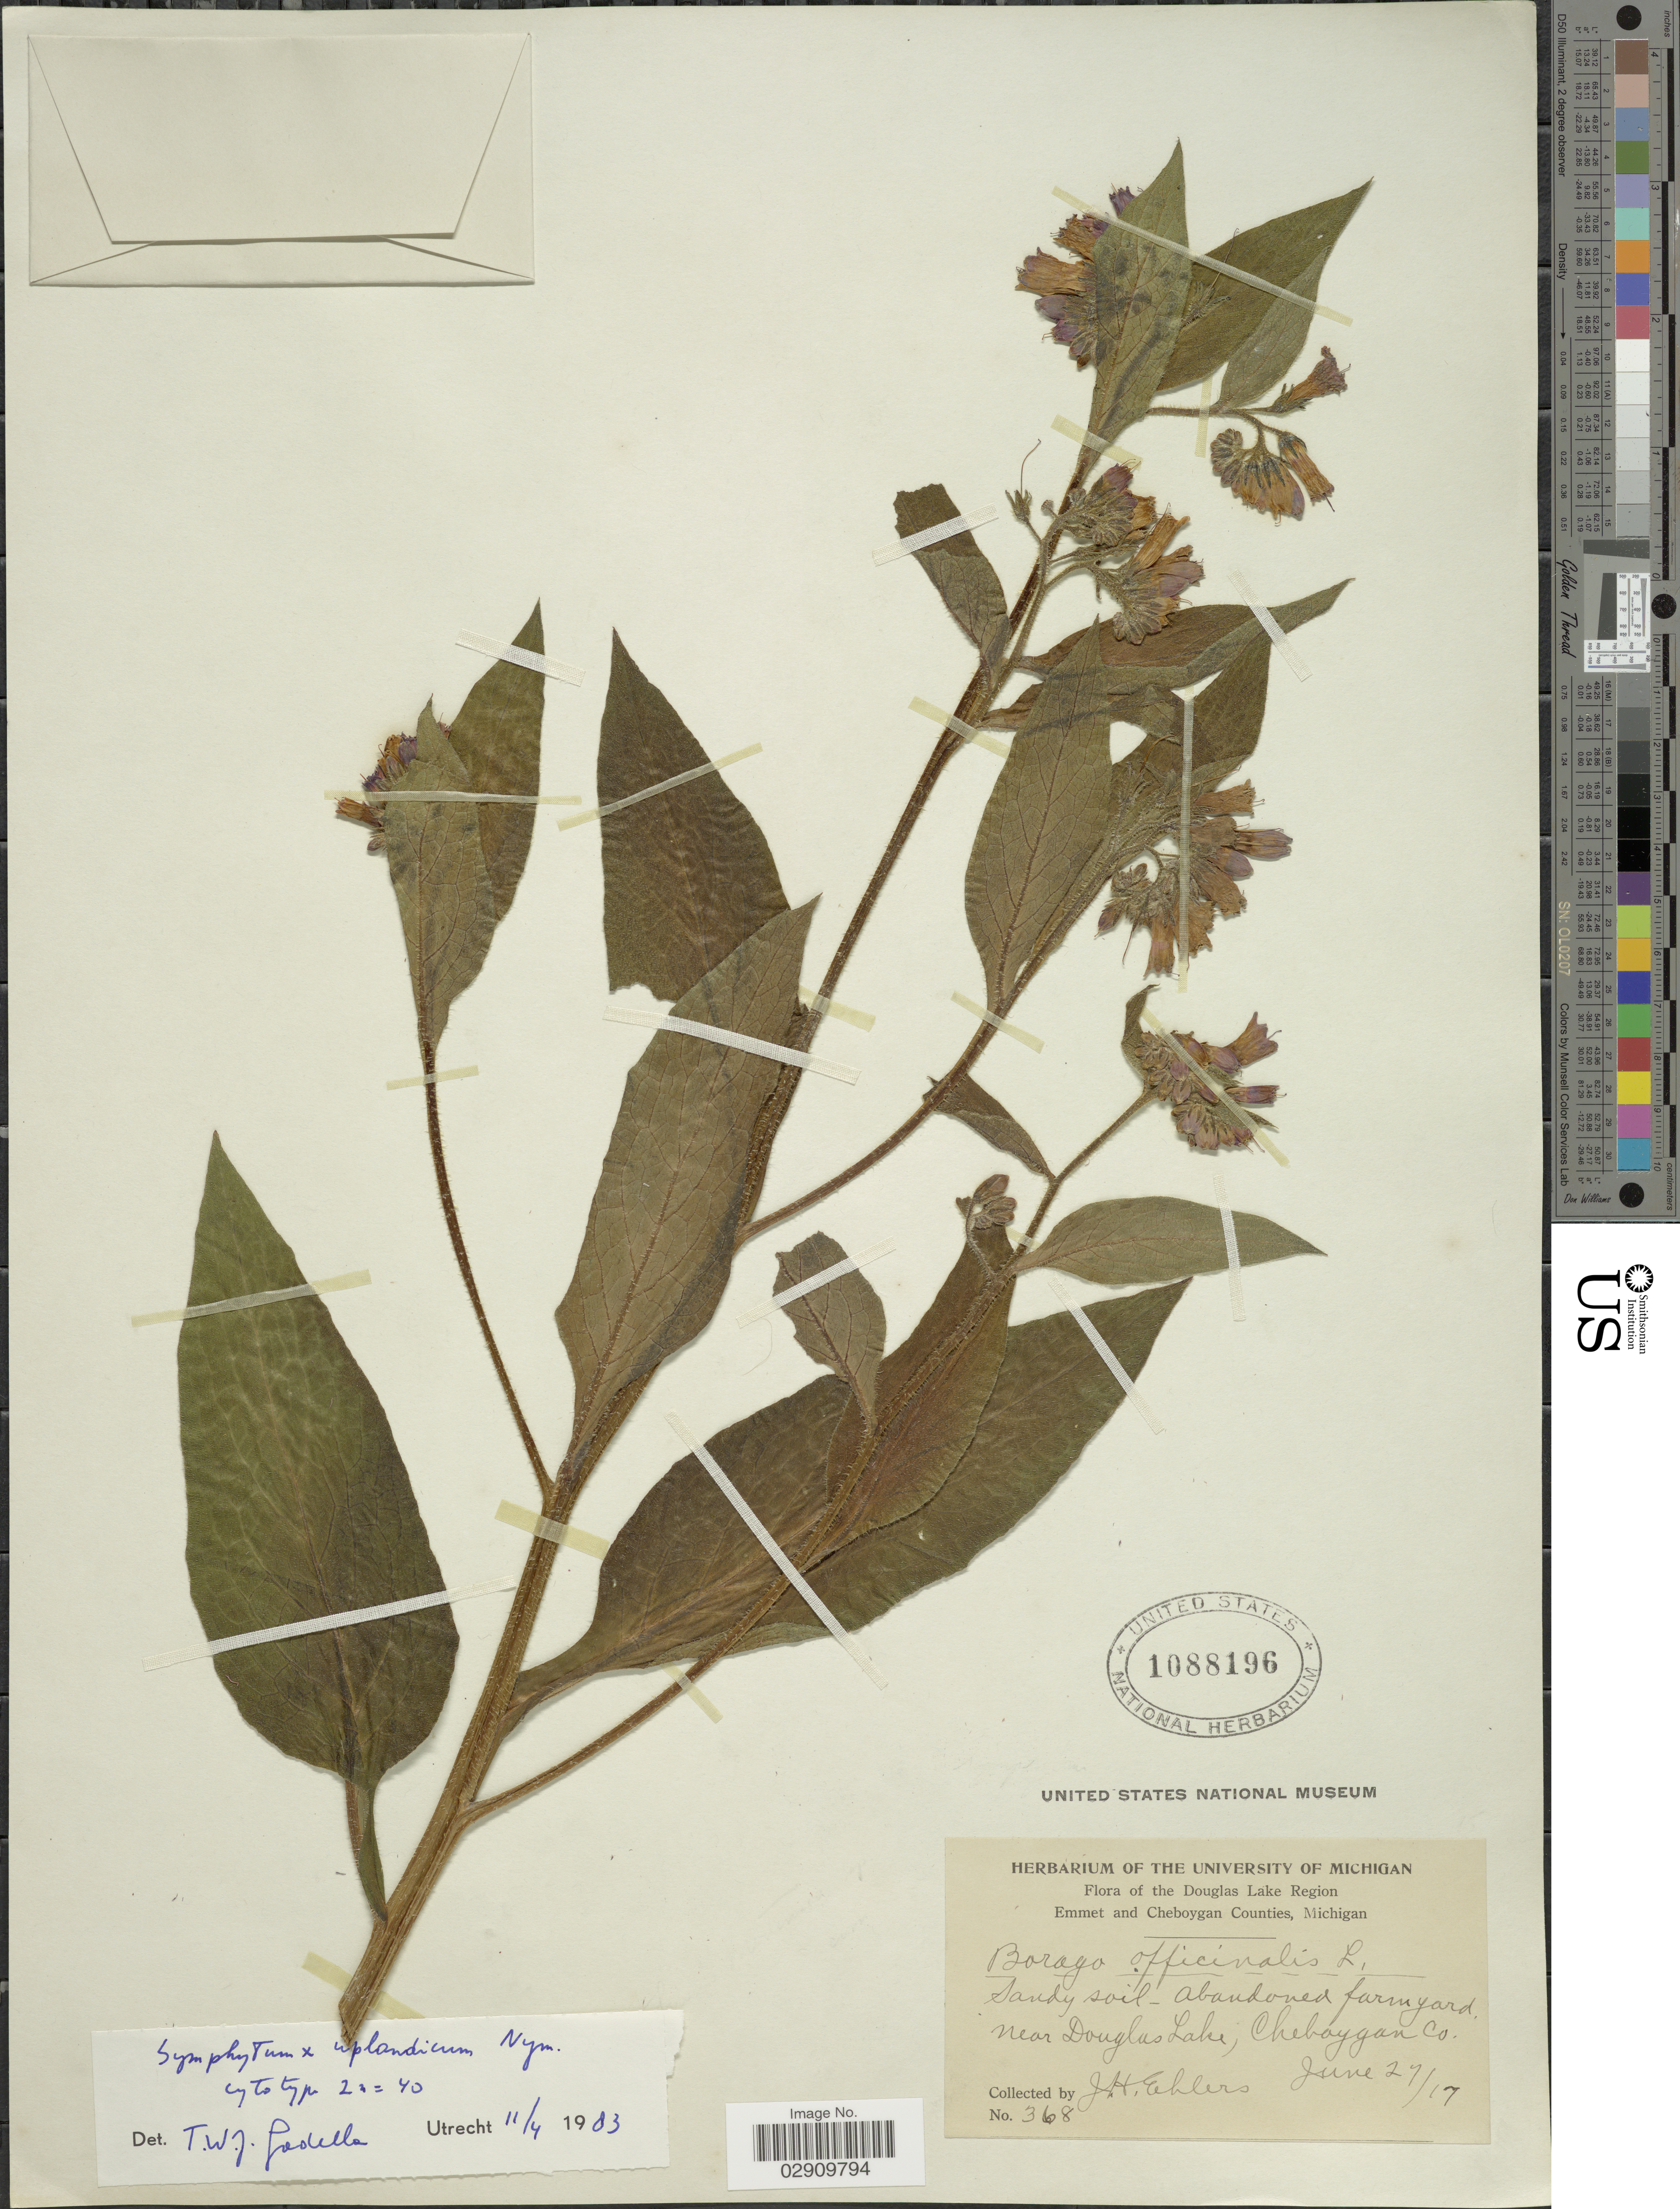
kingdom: Plantae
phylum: Tracheophyta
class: Magnoliopsida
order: Boraginales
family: Boraginaceae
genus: Symphytum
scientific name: Symphytum uplandicum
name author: Nyman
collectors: J. H. Ehlers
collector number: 368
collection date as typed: Transcribed d/m/y: 27/6/17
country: United States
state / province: Michigan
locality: Douglas Lake Region, Emmet and Cheboygan Counties, abandoned farm yard, near Douglas Lake, Cheboygan Co.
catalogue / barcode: US 1088196